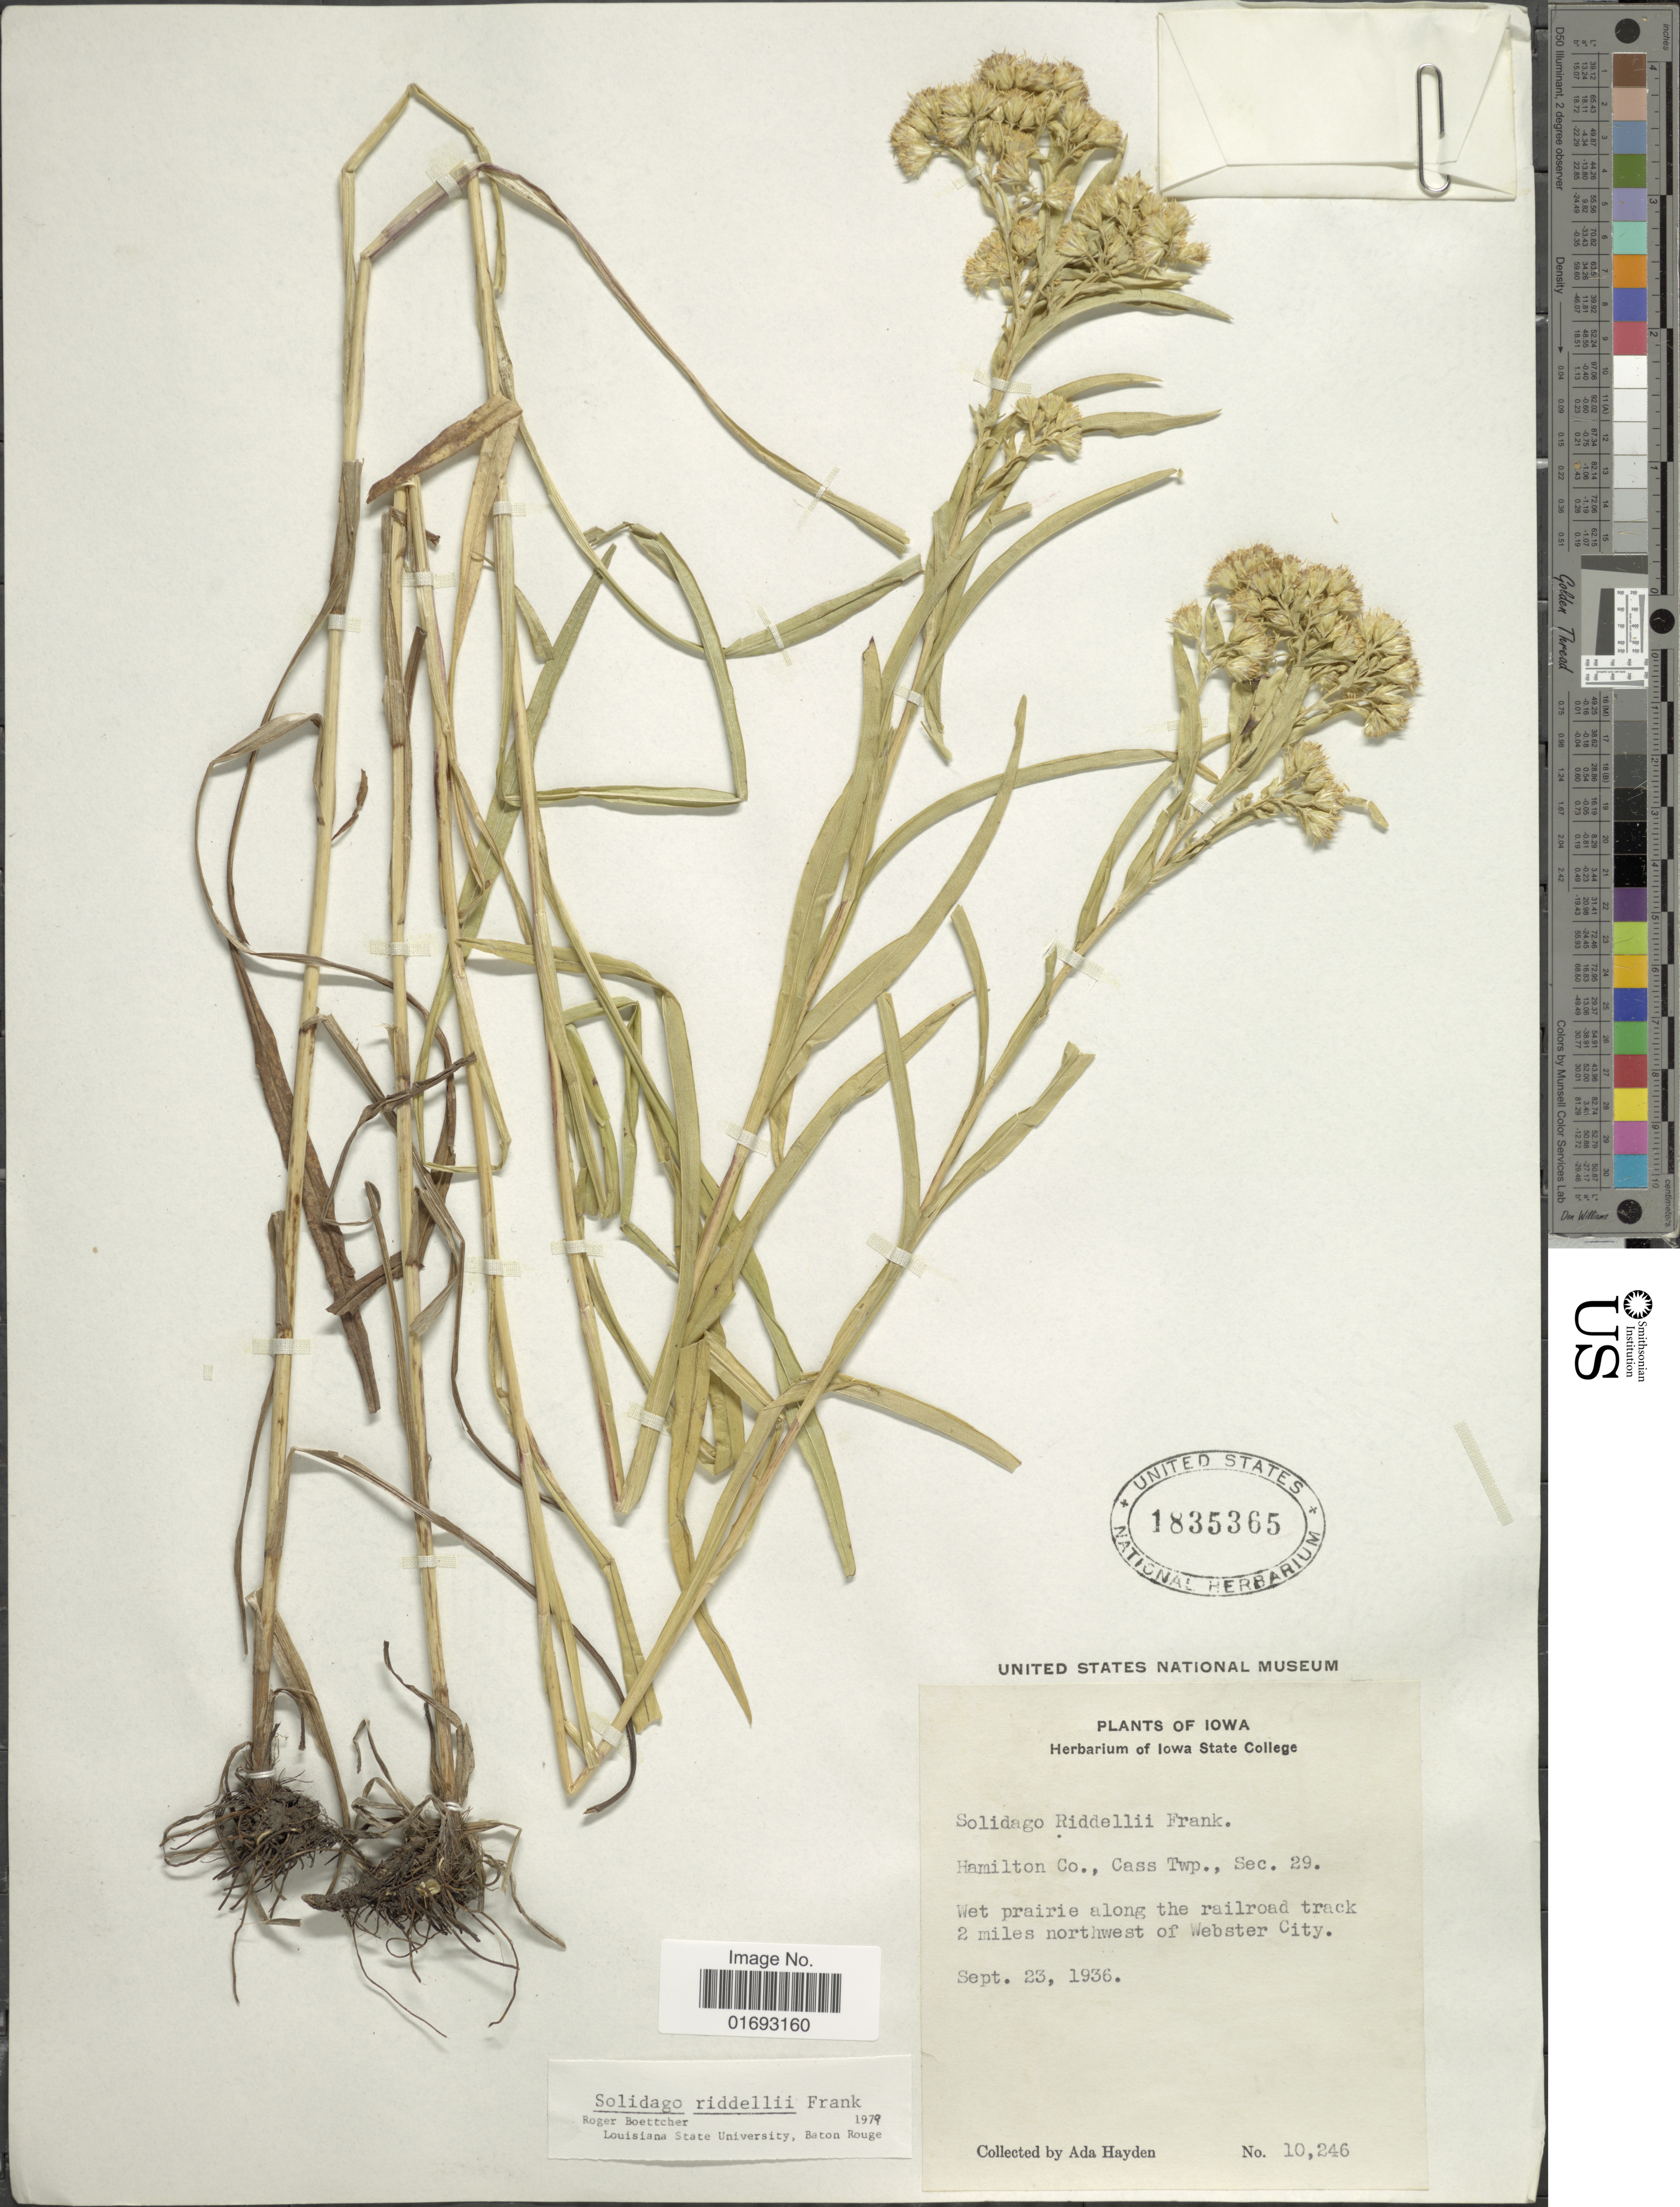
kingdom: Plantae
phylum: Tracheophyta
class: Magnoliopsida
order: Asterales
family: Asteraceae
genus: Oligoneuron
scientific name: Oligoneuron riddellii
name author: (Frank) Rydb.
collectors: Ada Hayden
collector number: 10246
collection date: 1936-09-23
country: United States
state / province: Iowa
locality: Hamilton Co., Cass Twp., Sec. 29., wet prairie along the railroad track 2 miles northwest of Webster City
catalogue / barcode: US 1835365